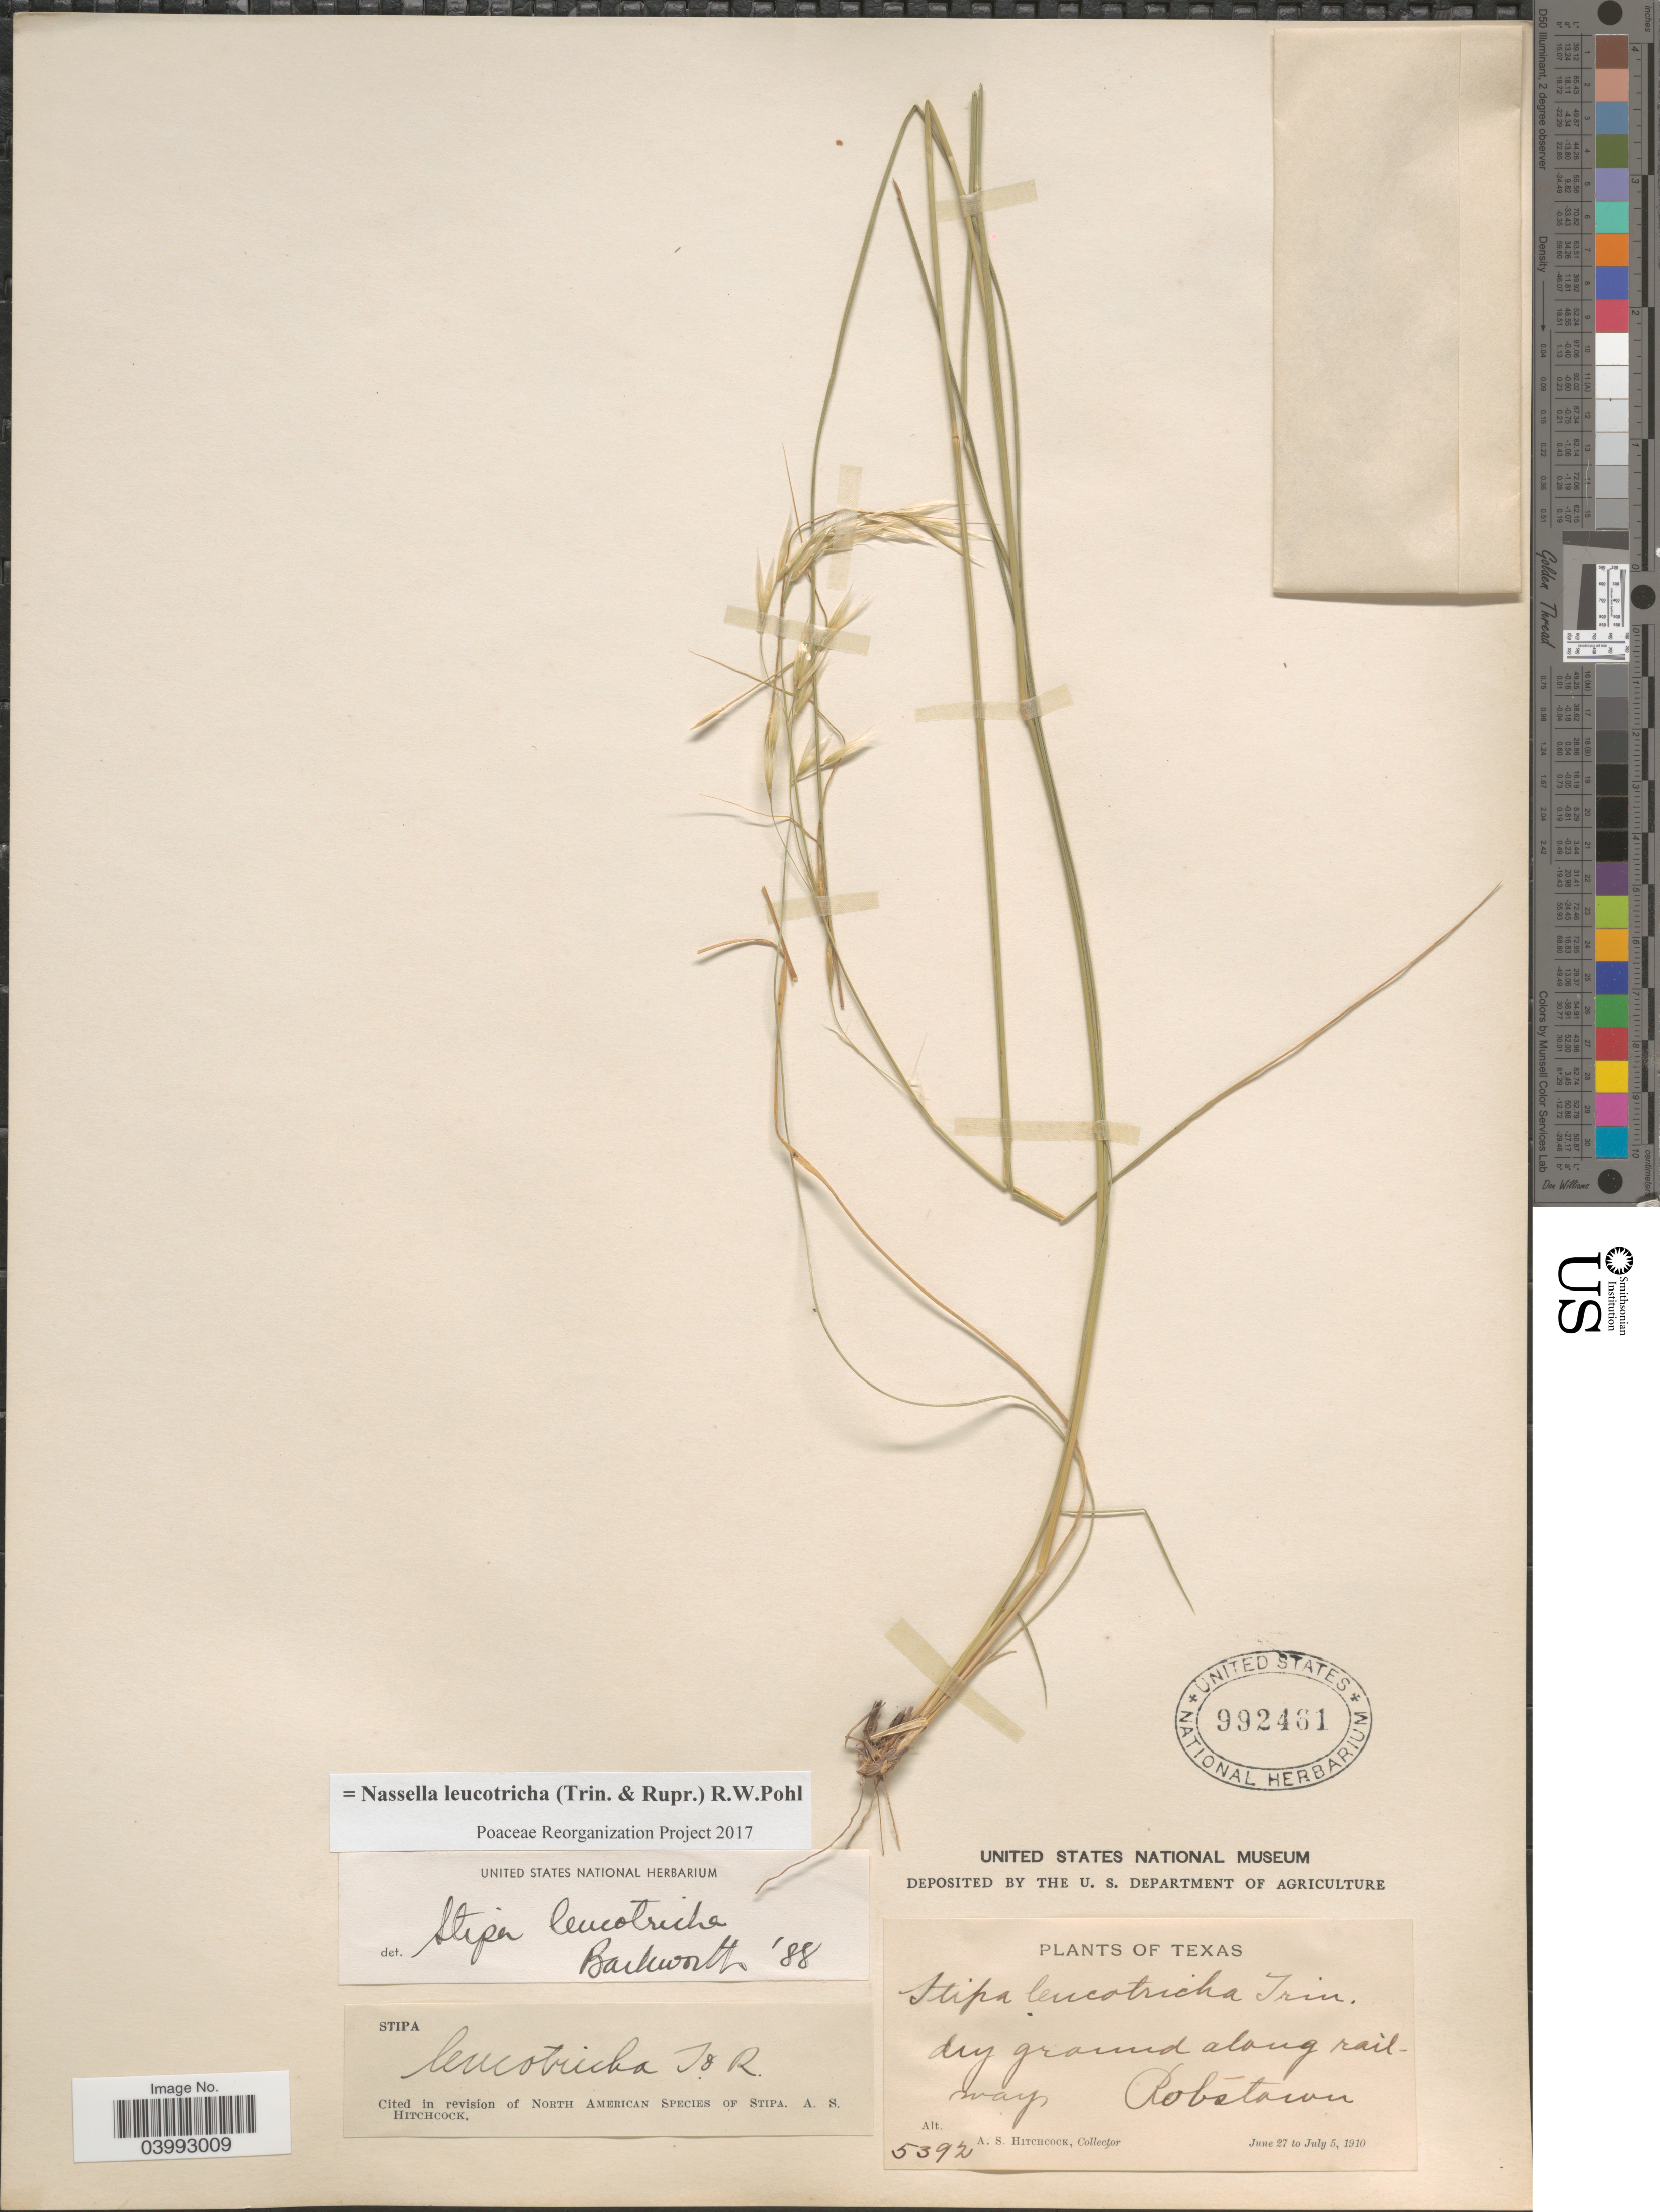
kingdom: Plantae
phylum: Tracheophyta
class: Liliopsida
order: Poales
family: Poaceae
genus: Nassella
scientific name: Nassella leucotricha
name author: (Trin. & Rupr.) R.W. Pohl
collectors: A. S. Hitchcock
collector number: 5392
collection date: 1910-06-27/1910-07-05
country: United States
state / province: Texas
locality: Robstown.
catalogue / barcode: US 992461